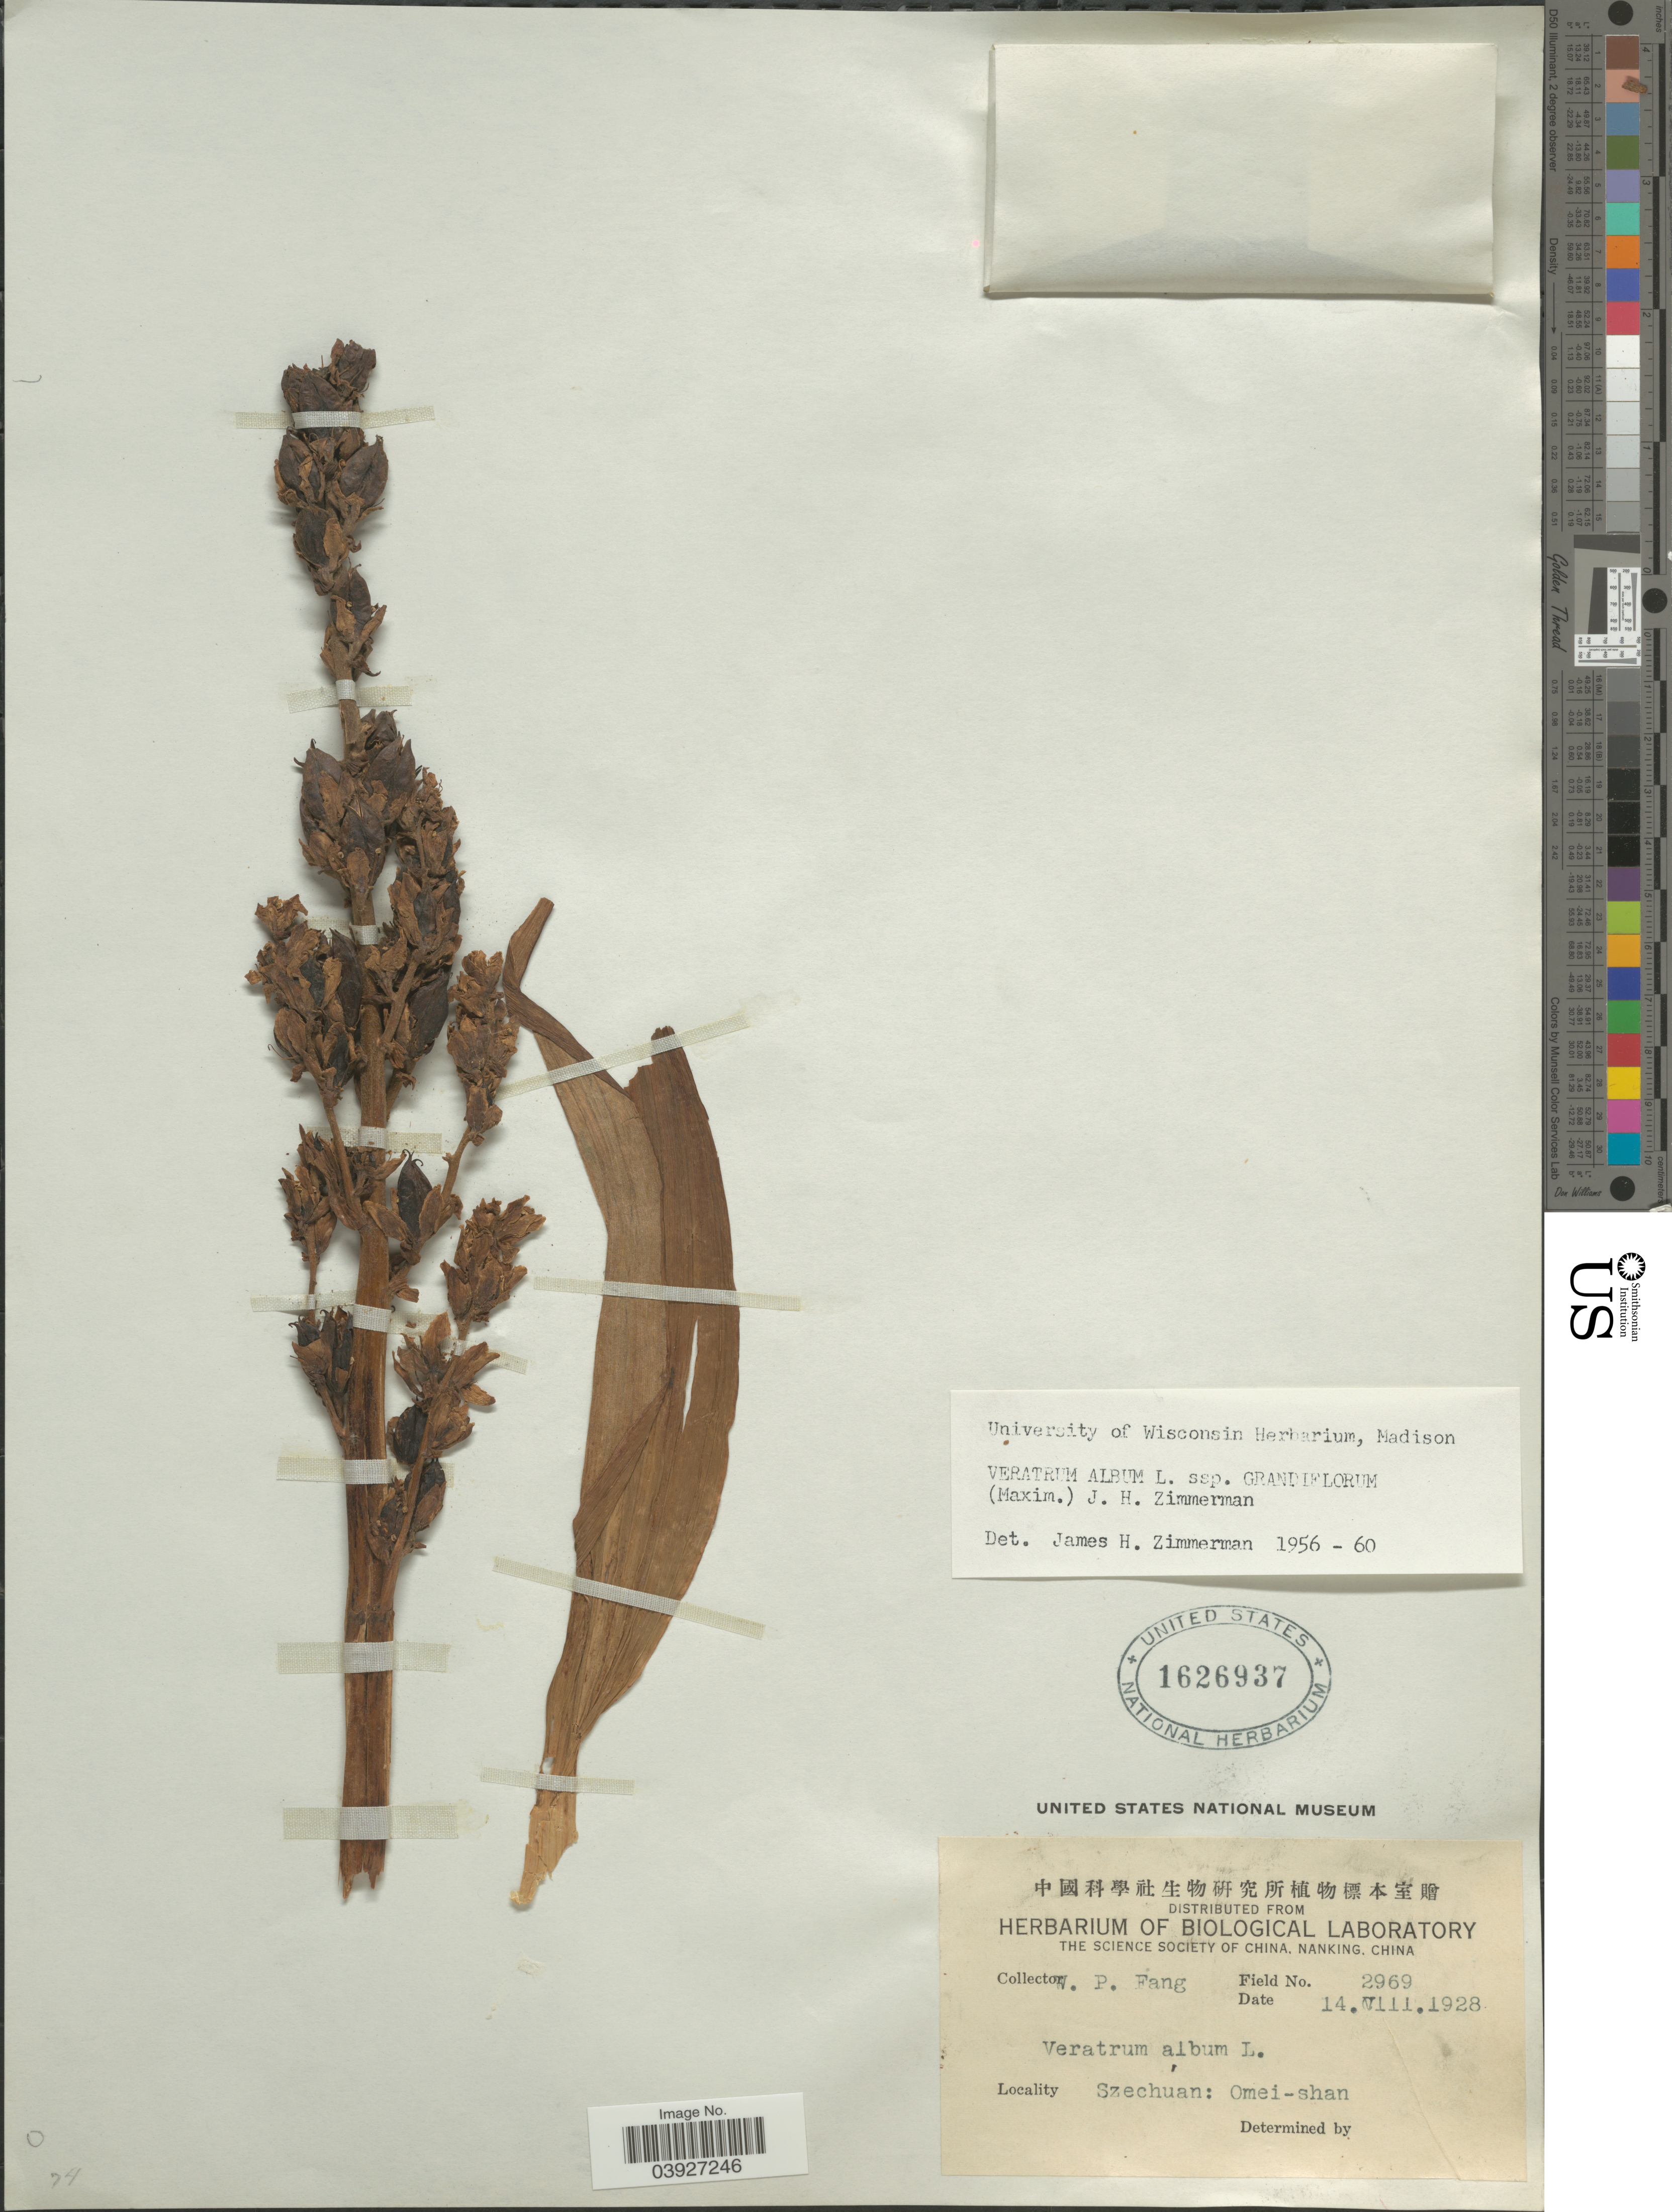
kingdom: Plantae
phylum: Tracheophyta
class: Liliopsida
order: Liliales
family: Melanthiaceae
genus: Veratrum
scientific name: Veratrum album subsp. grandiflorum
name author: Maxim. ex Miq.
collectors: W. P. Fang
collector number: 2969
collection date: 1928-08-14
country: China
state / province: Sichuan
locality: Szechuan: Omei-shan.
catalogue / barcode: US 1626937